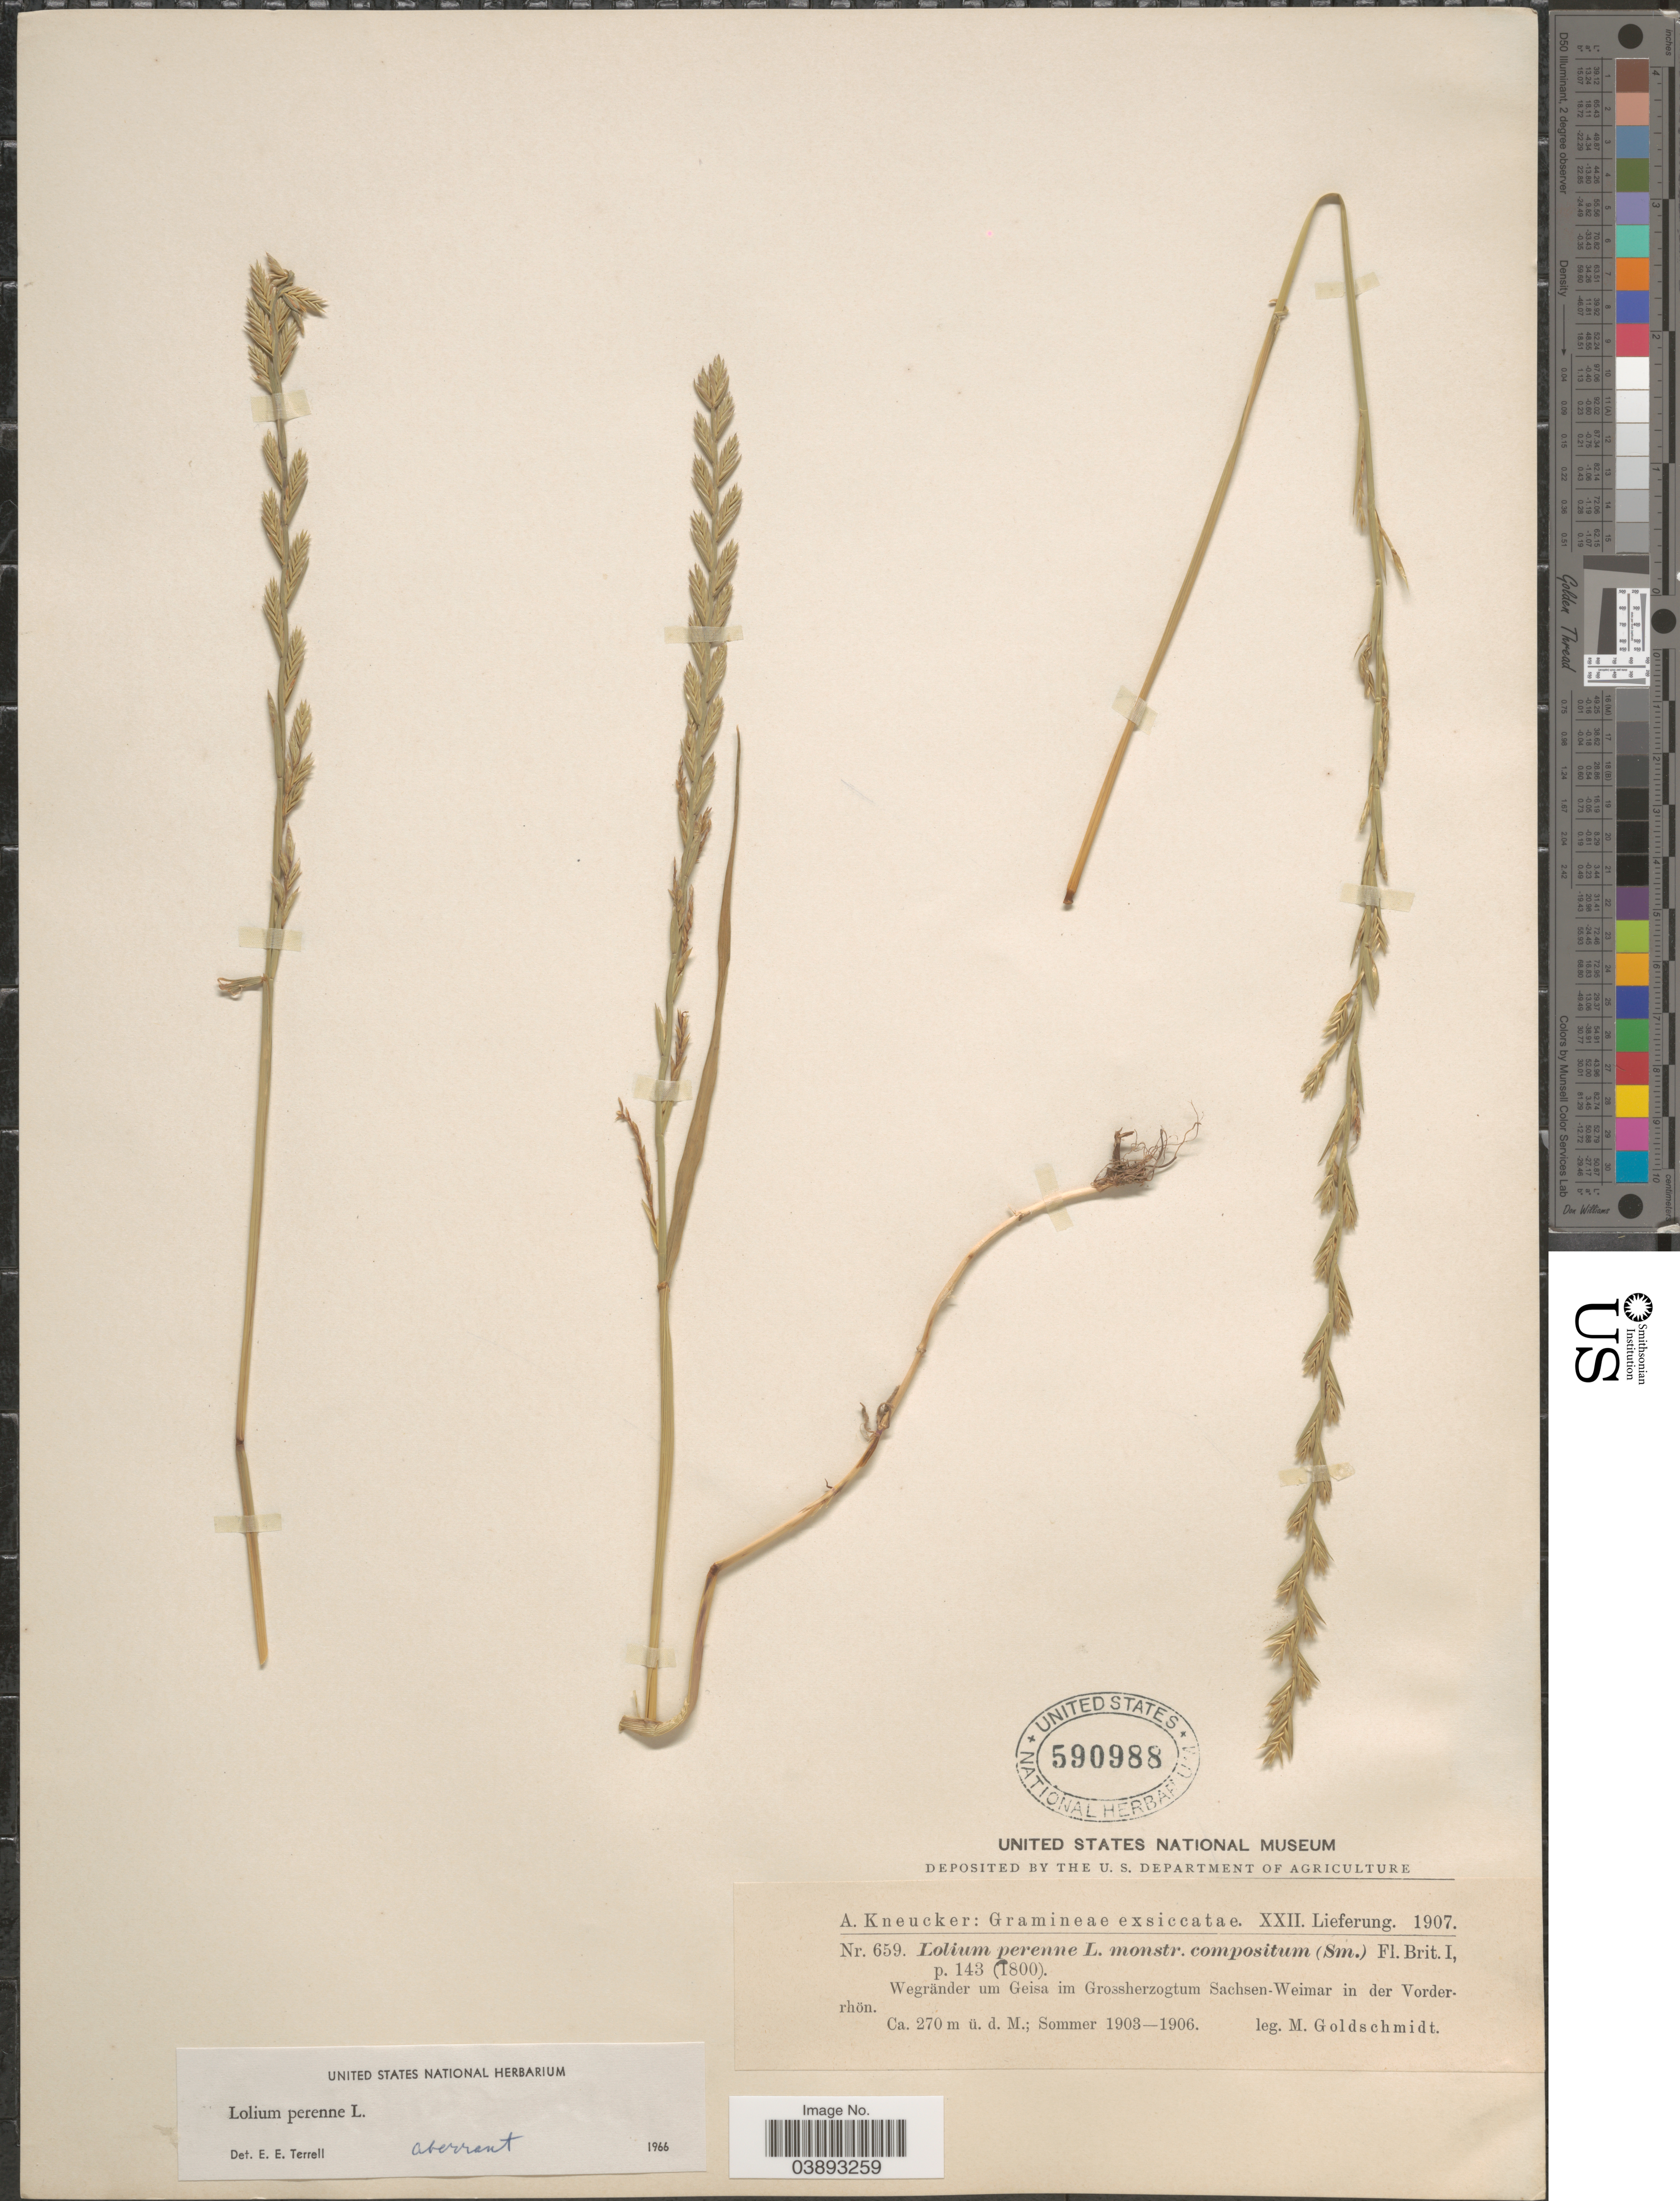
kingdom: Plantae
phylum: Tracheophyta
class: Liliopsida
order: Poales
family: Poaceae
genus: Lolium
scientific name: Lolium perenne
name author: L.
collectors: M. Goldschmidt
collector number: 659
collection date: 1903/1906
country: Germany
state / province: Sachsen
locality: Wegränder um Geisa im Grossherzogtum Sachsen-Weimar in der Vorderrhön.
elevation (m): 270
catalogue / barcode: US 590988